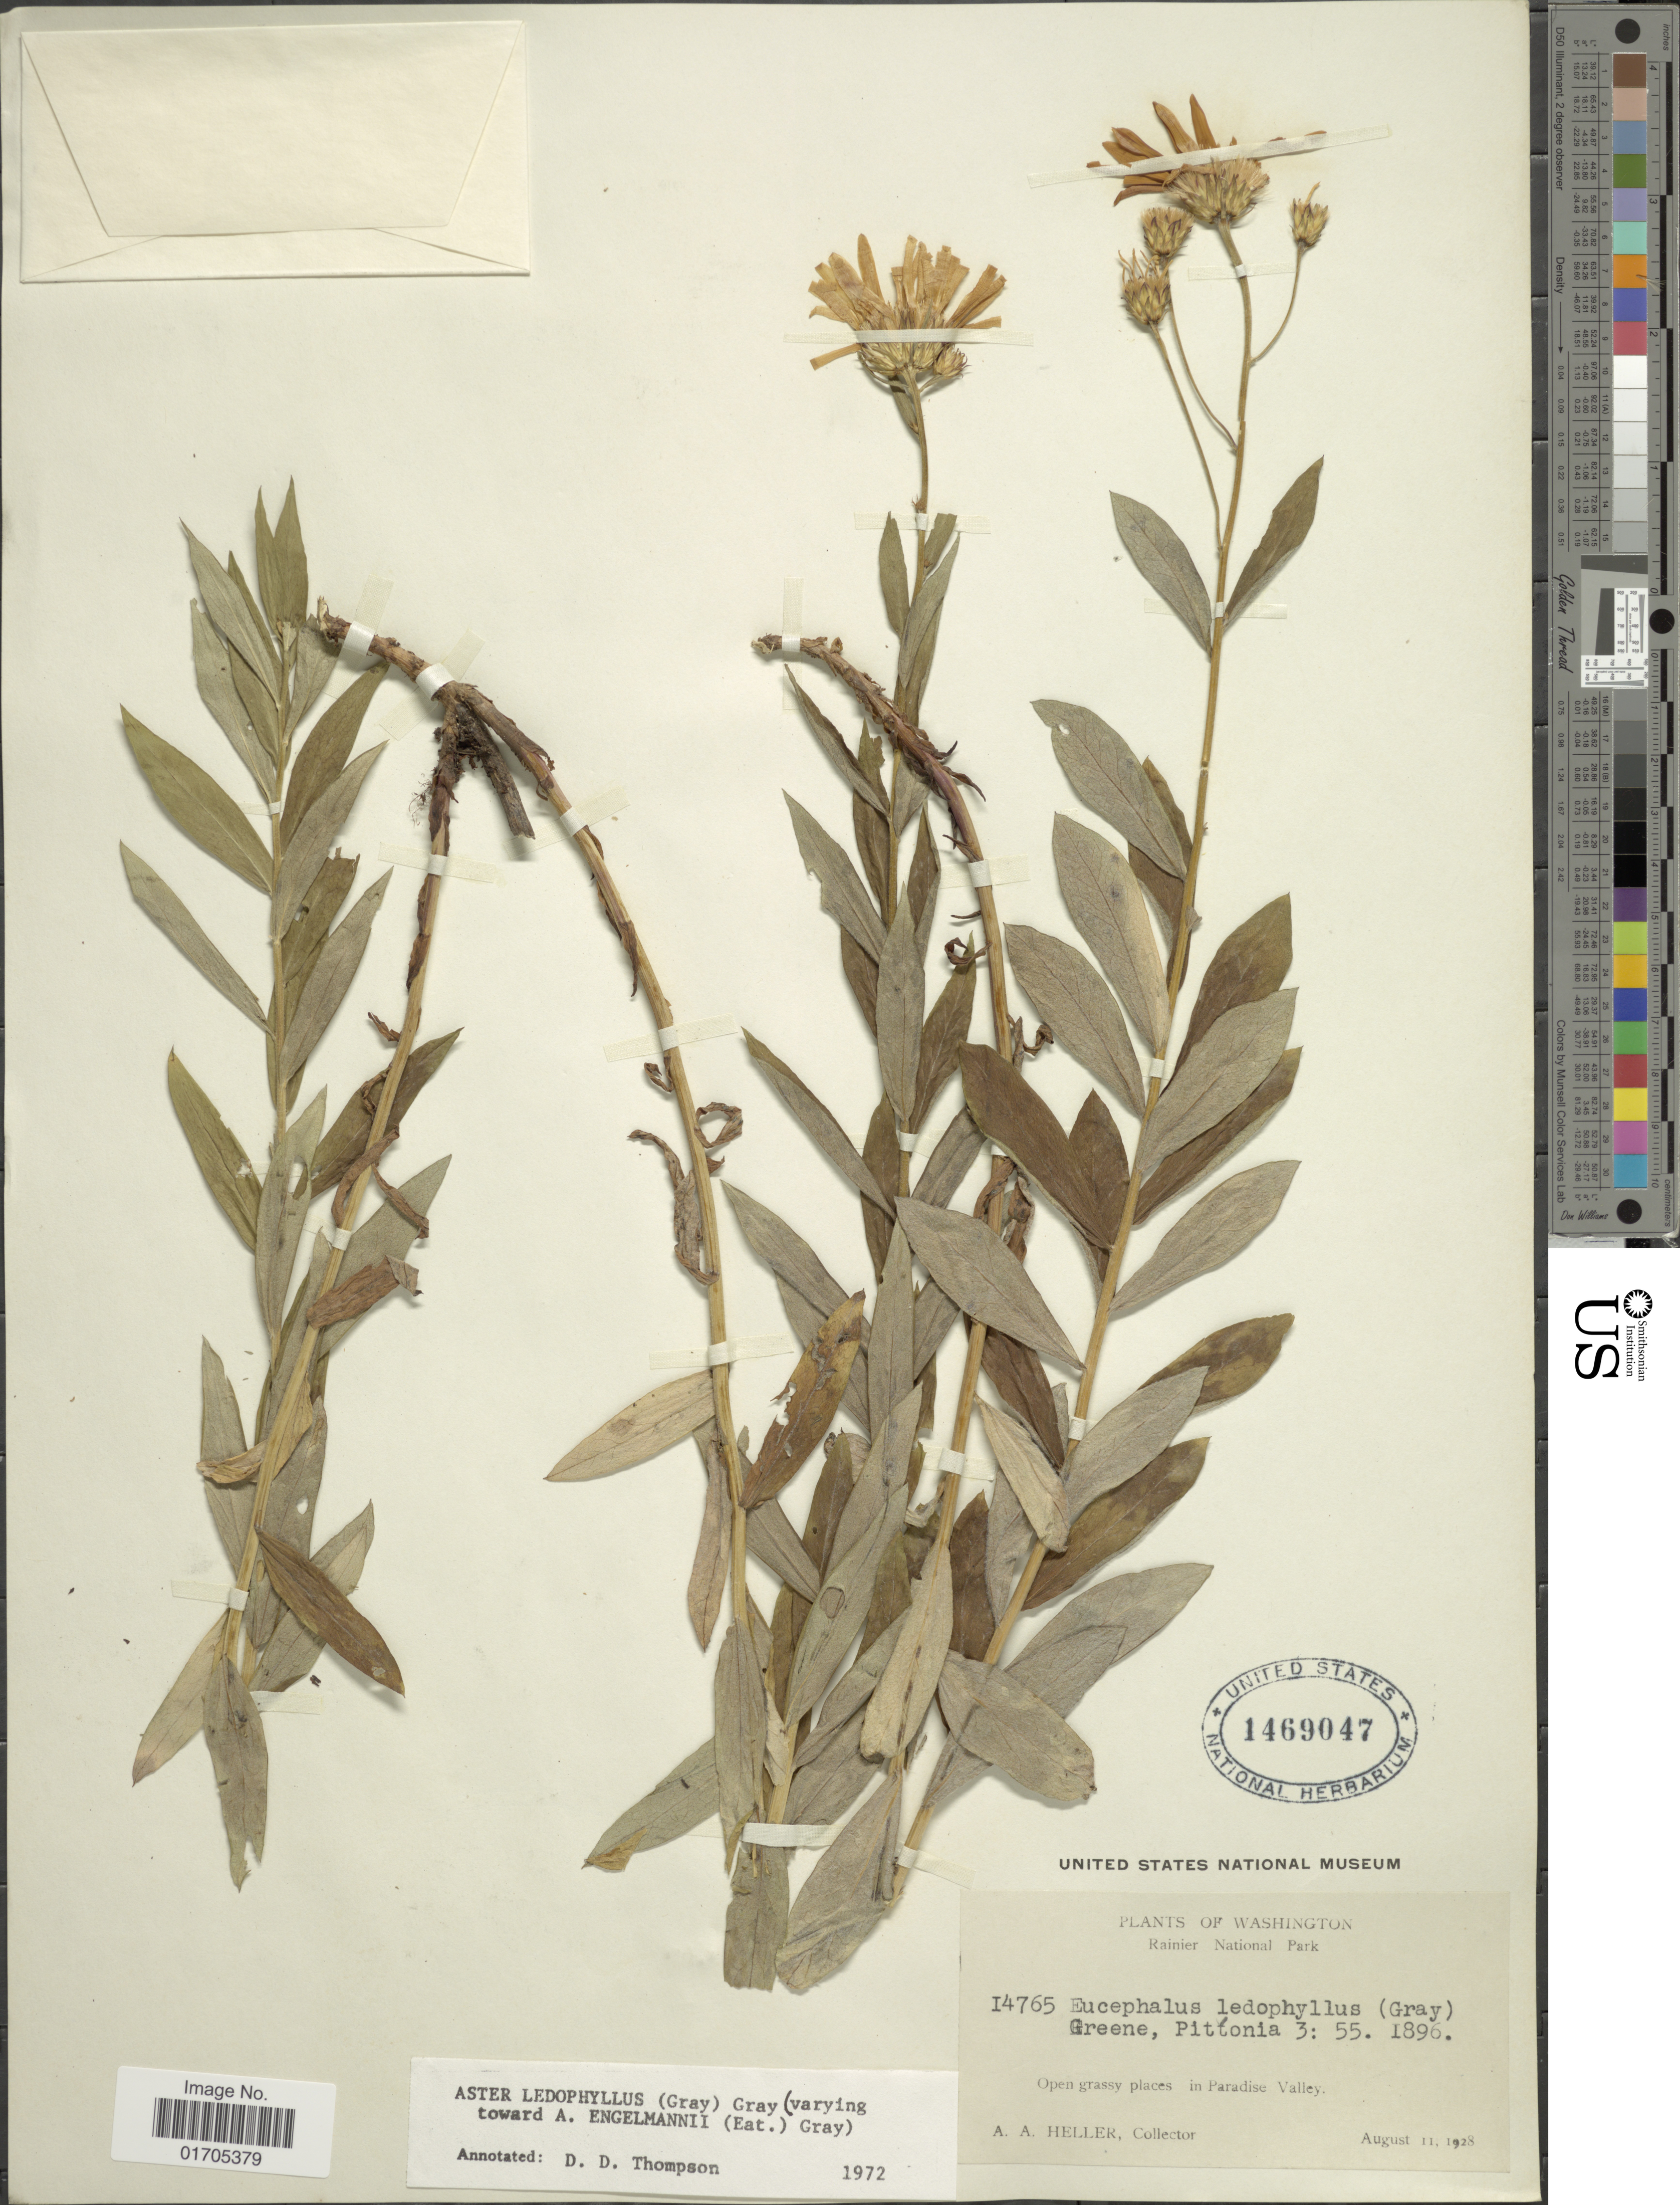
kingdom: Plantae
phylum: Tracheophyta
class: Magnoliopsida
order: Asterales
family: Asteraceae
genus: Eucephalus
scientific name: Eucephalus ledophyllus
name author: (A. Gray) Greene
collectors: A. A. Heller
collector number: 14765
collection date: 1928-08-11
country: United States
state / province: Washington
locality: Washington. Rainier National Park. Open grassy places in Paradise Valley.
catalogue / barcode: US 1469047